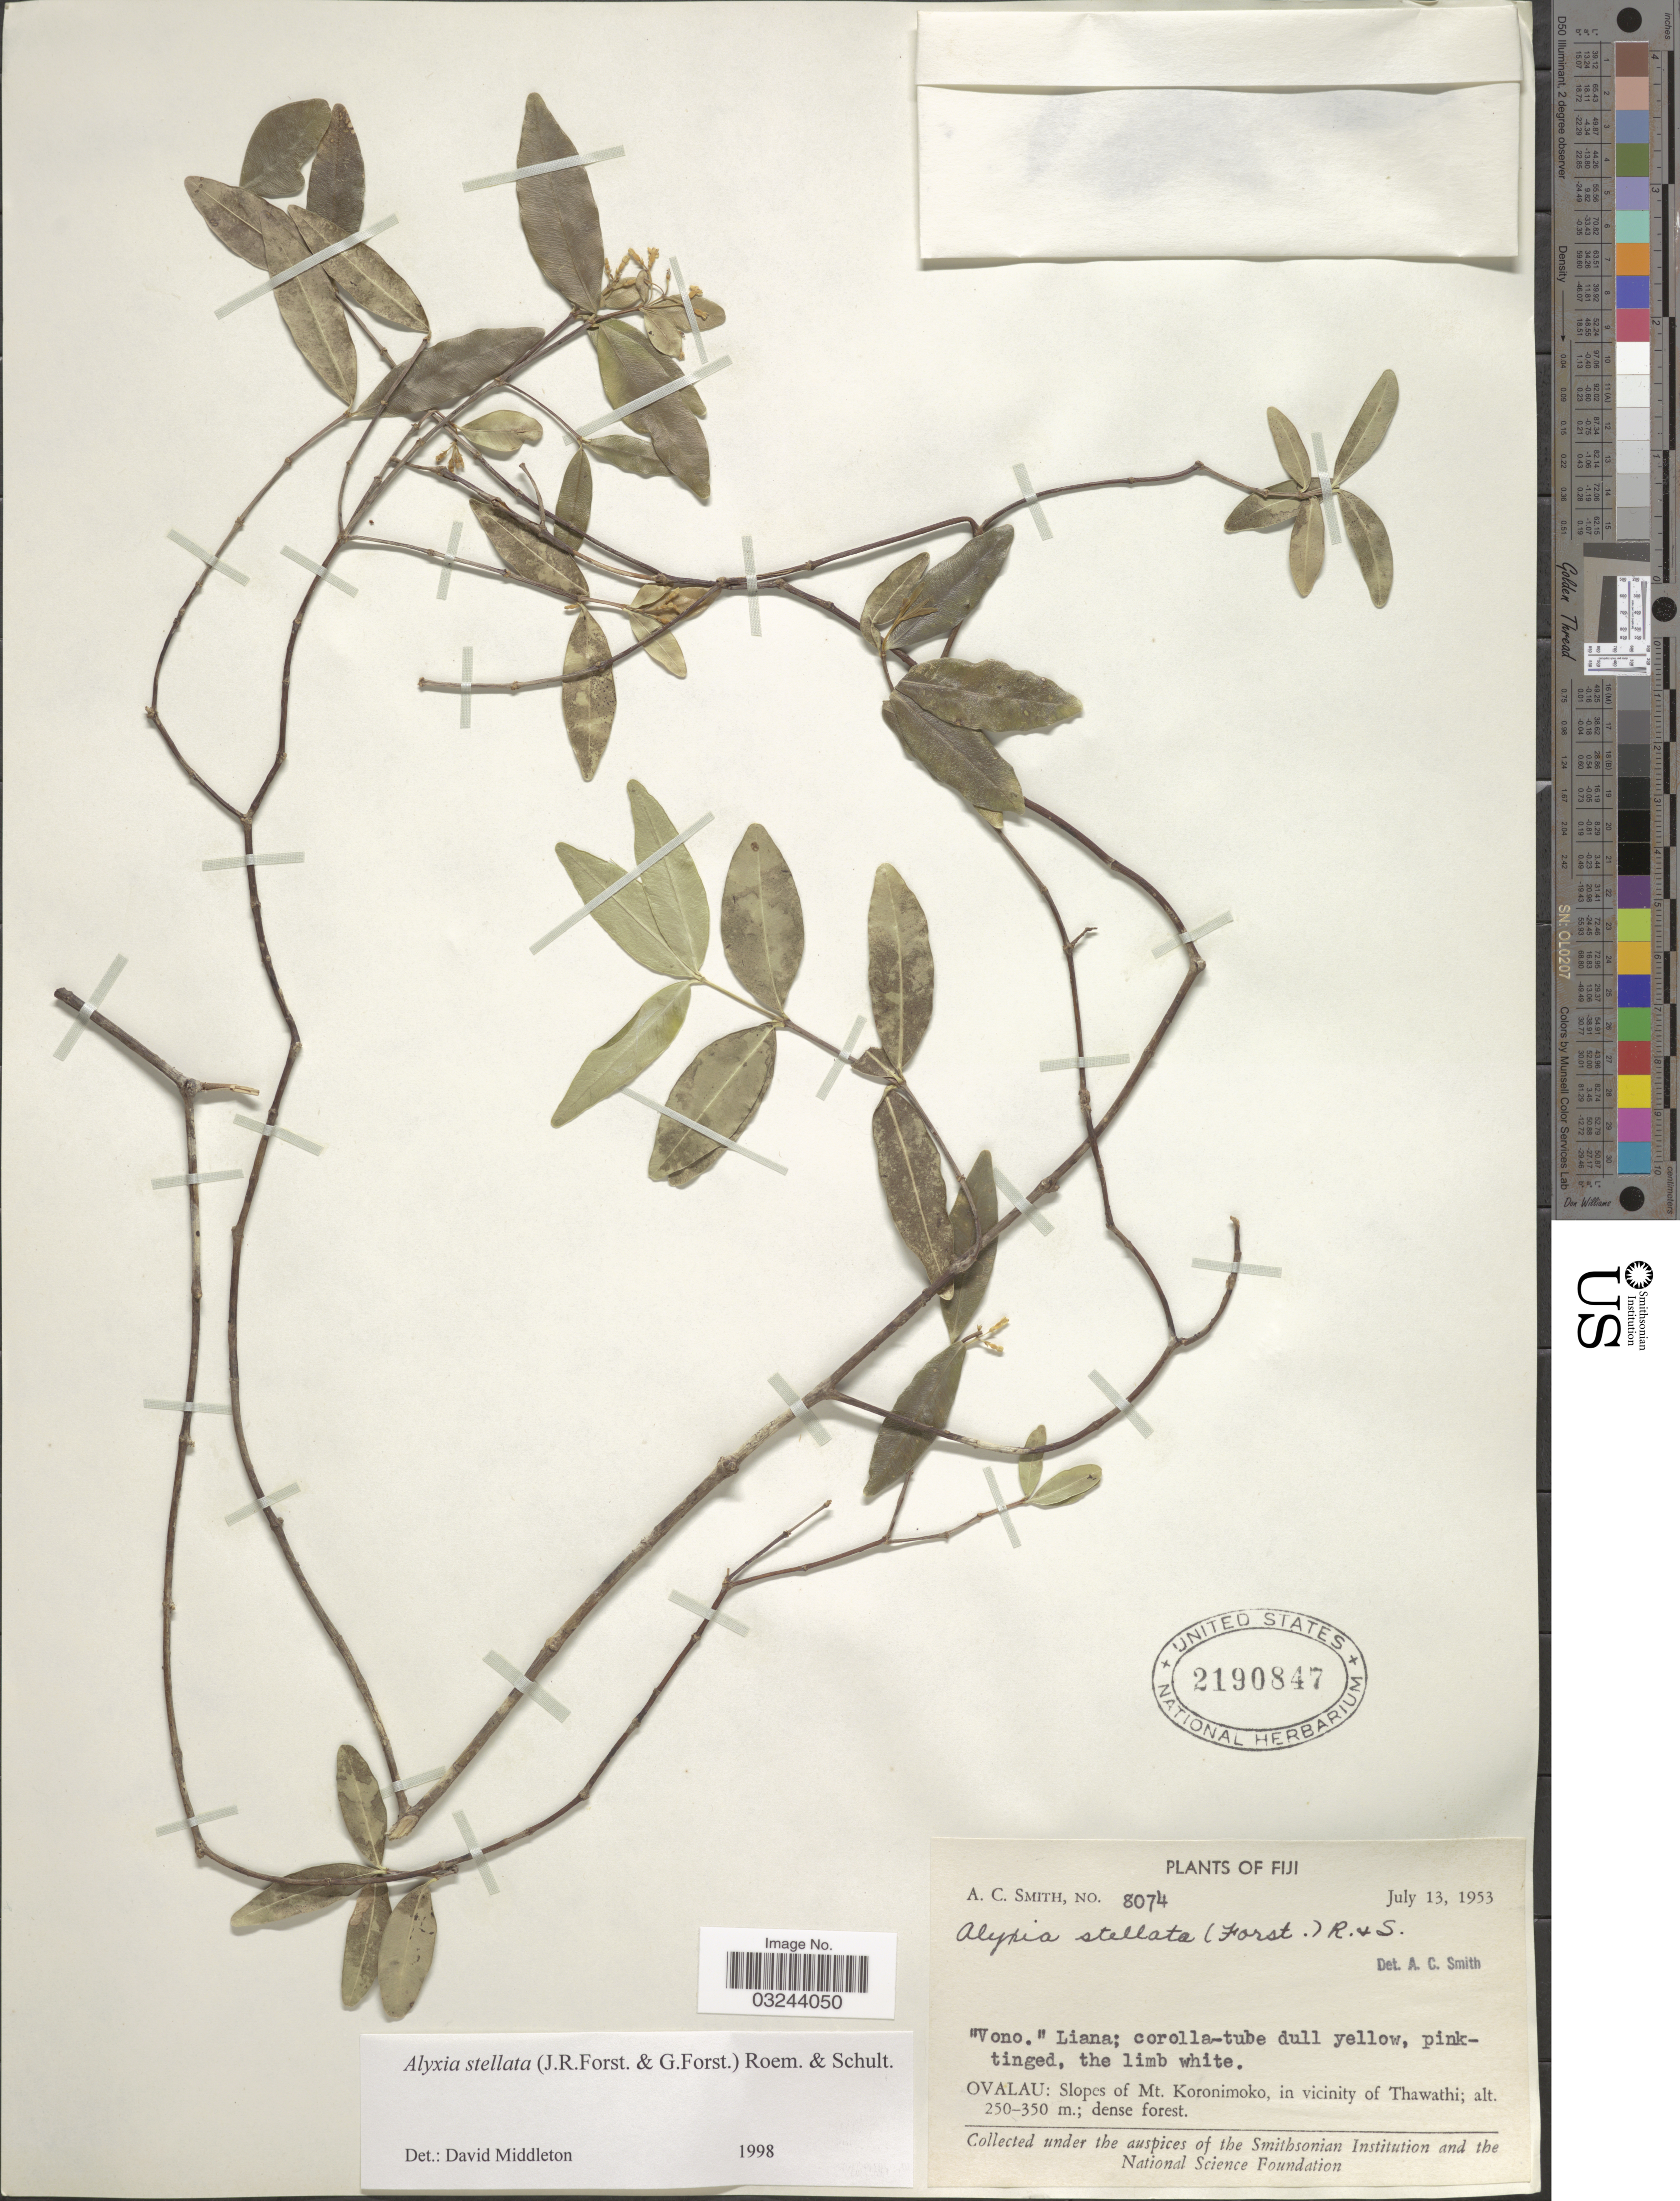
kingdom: Plantae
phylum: Tracheophyta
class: Magnoliopsida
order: Gentianales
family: Apocynaceae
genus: Alyxia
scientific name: Alyxia stellata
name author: (J.R. Forst. & G. Forst.) Roem. & Schult.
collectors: A. C. Smith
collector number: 8074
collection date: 1953-07-13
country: Fiji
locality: Ovalau: Slopes of Mt. Koronimoko, in vicinity of Thawathi.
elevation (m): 250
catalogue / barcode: US 2190847